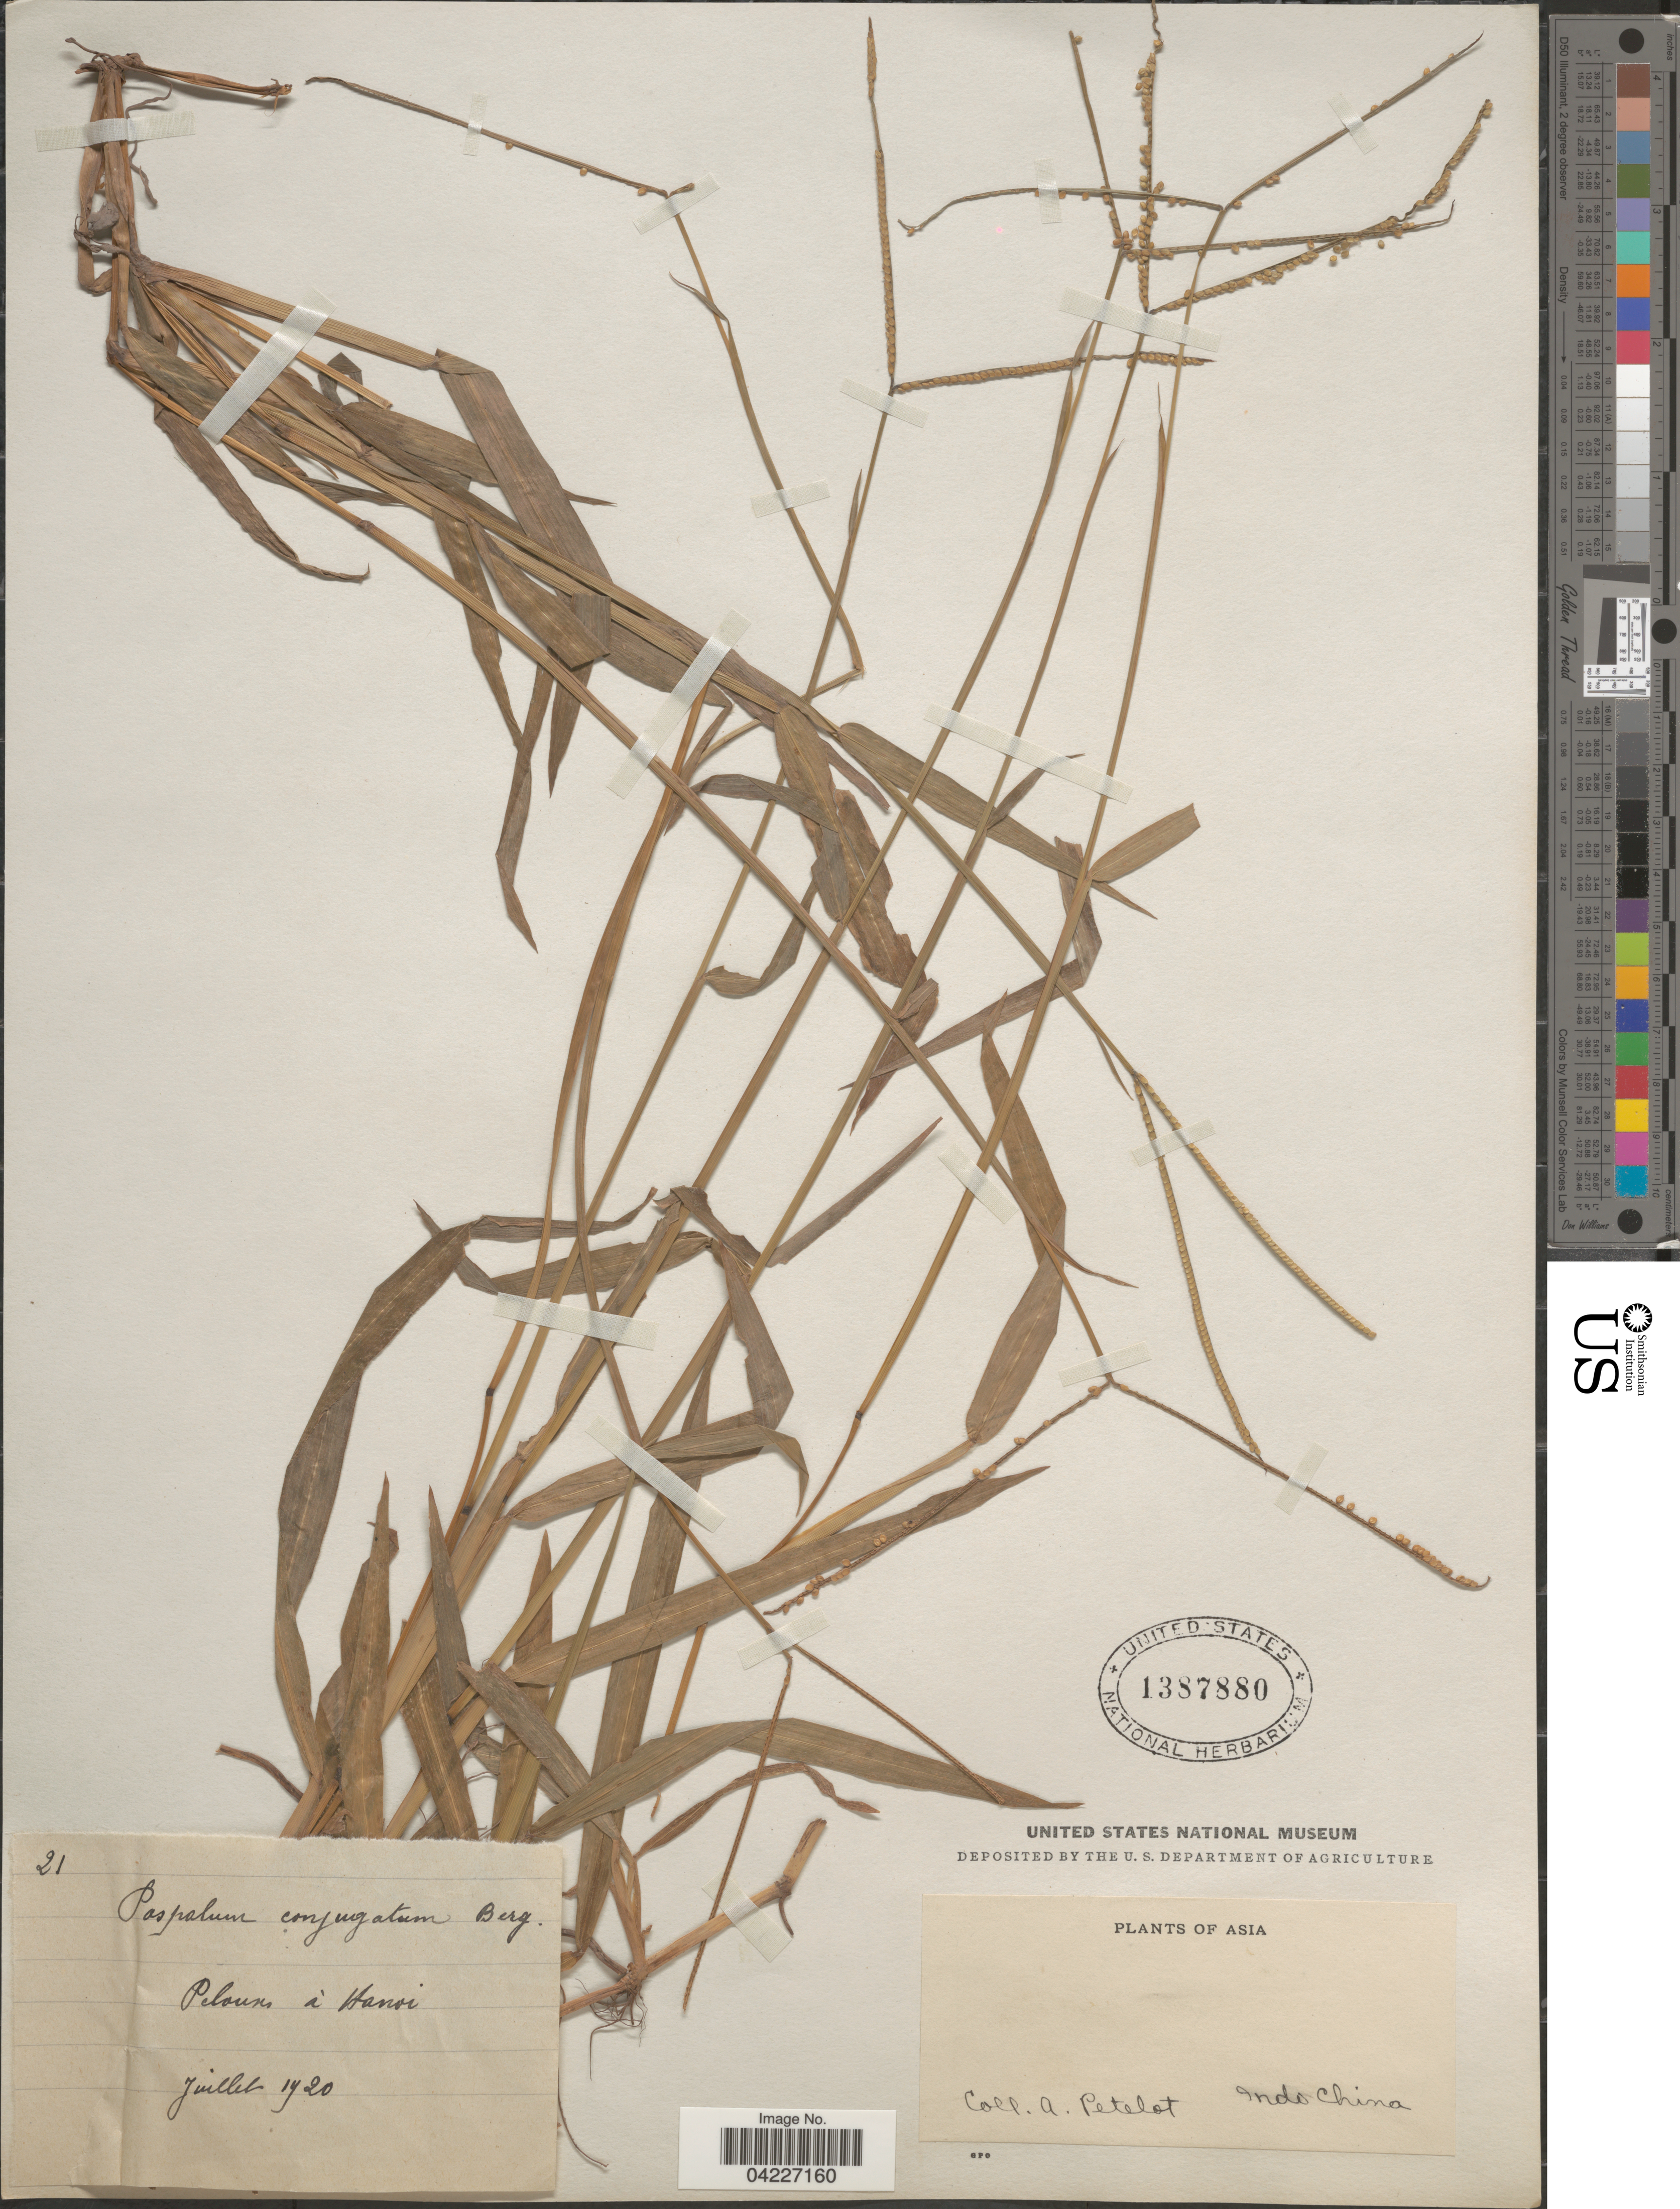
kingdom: Plantae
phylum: Tracheophyta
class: Liliopsida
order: Poales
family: Poaceae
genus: Paspalum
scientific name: Paspalum conjugatum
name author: P.J. Bergius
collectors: A. Petelot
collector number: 21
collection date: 1920-07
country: Vietnam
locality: Pelouse à Hanoi. Indo China. Asia.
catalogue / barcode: US 1387880